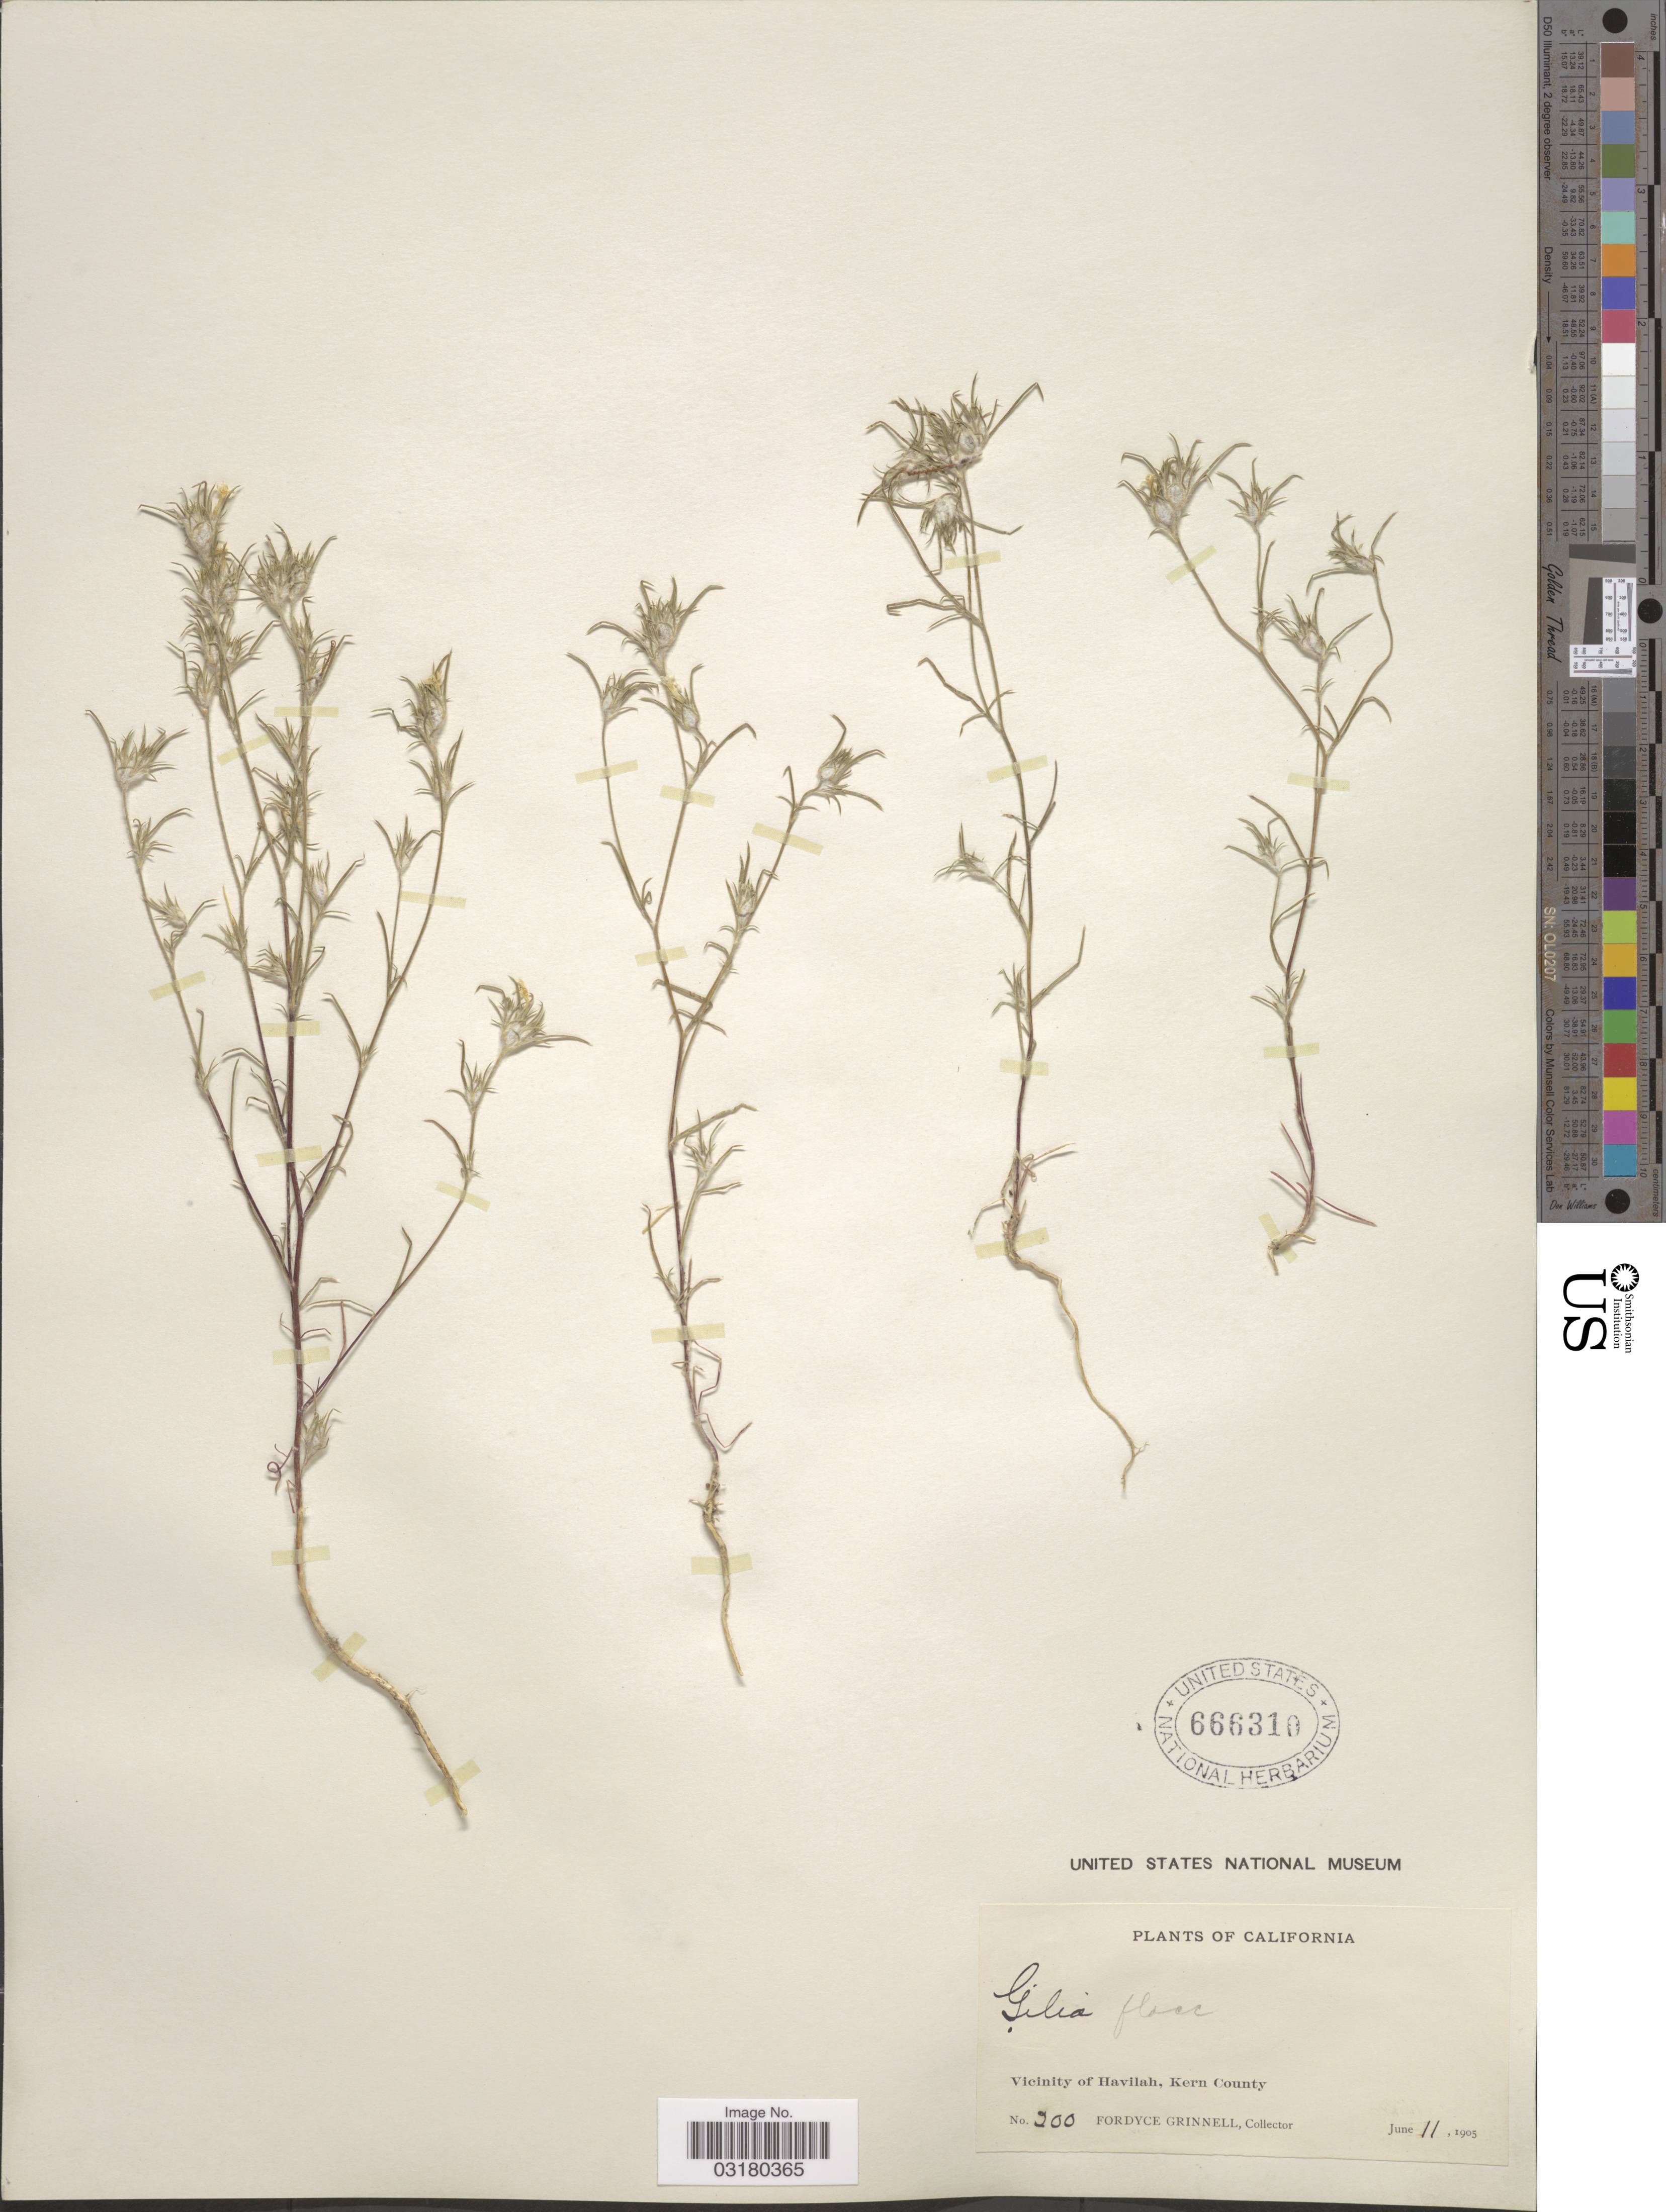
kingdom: Plantae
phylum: Tracheophyta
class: Magnoliopsida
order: Ericales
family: Polemoniaceae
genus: Eriastrum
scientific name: Eriastrum sp.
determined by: Strong, Mark T., (BOT), Smithsonian Institution - National Museum of Natural History (UNITED STATES)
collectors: F. Grinnell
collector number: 200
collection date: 1905-06-11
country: United States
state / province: California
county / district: Kern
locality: Vicinity of Havilah, Kern County.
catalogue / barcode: US 666310